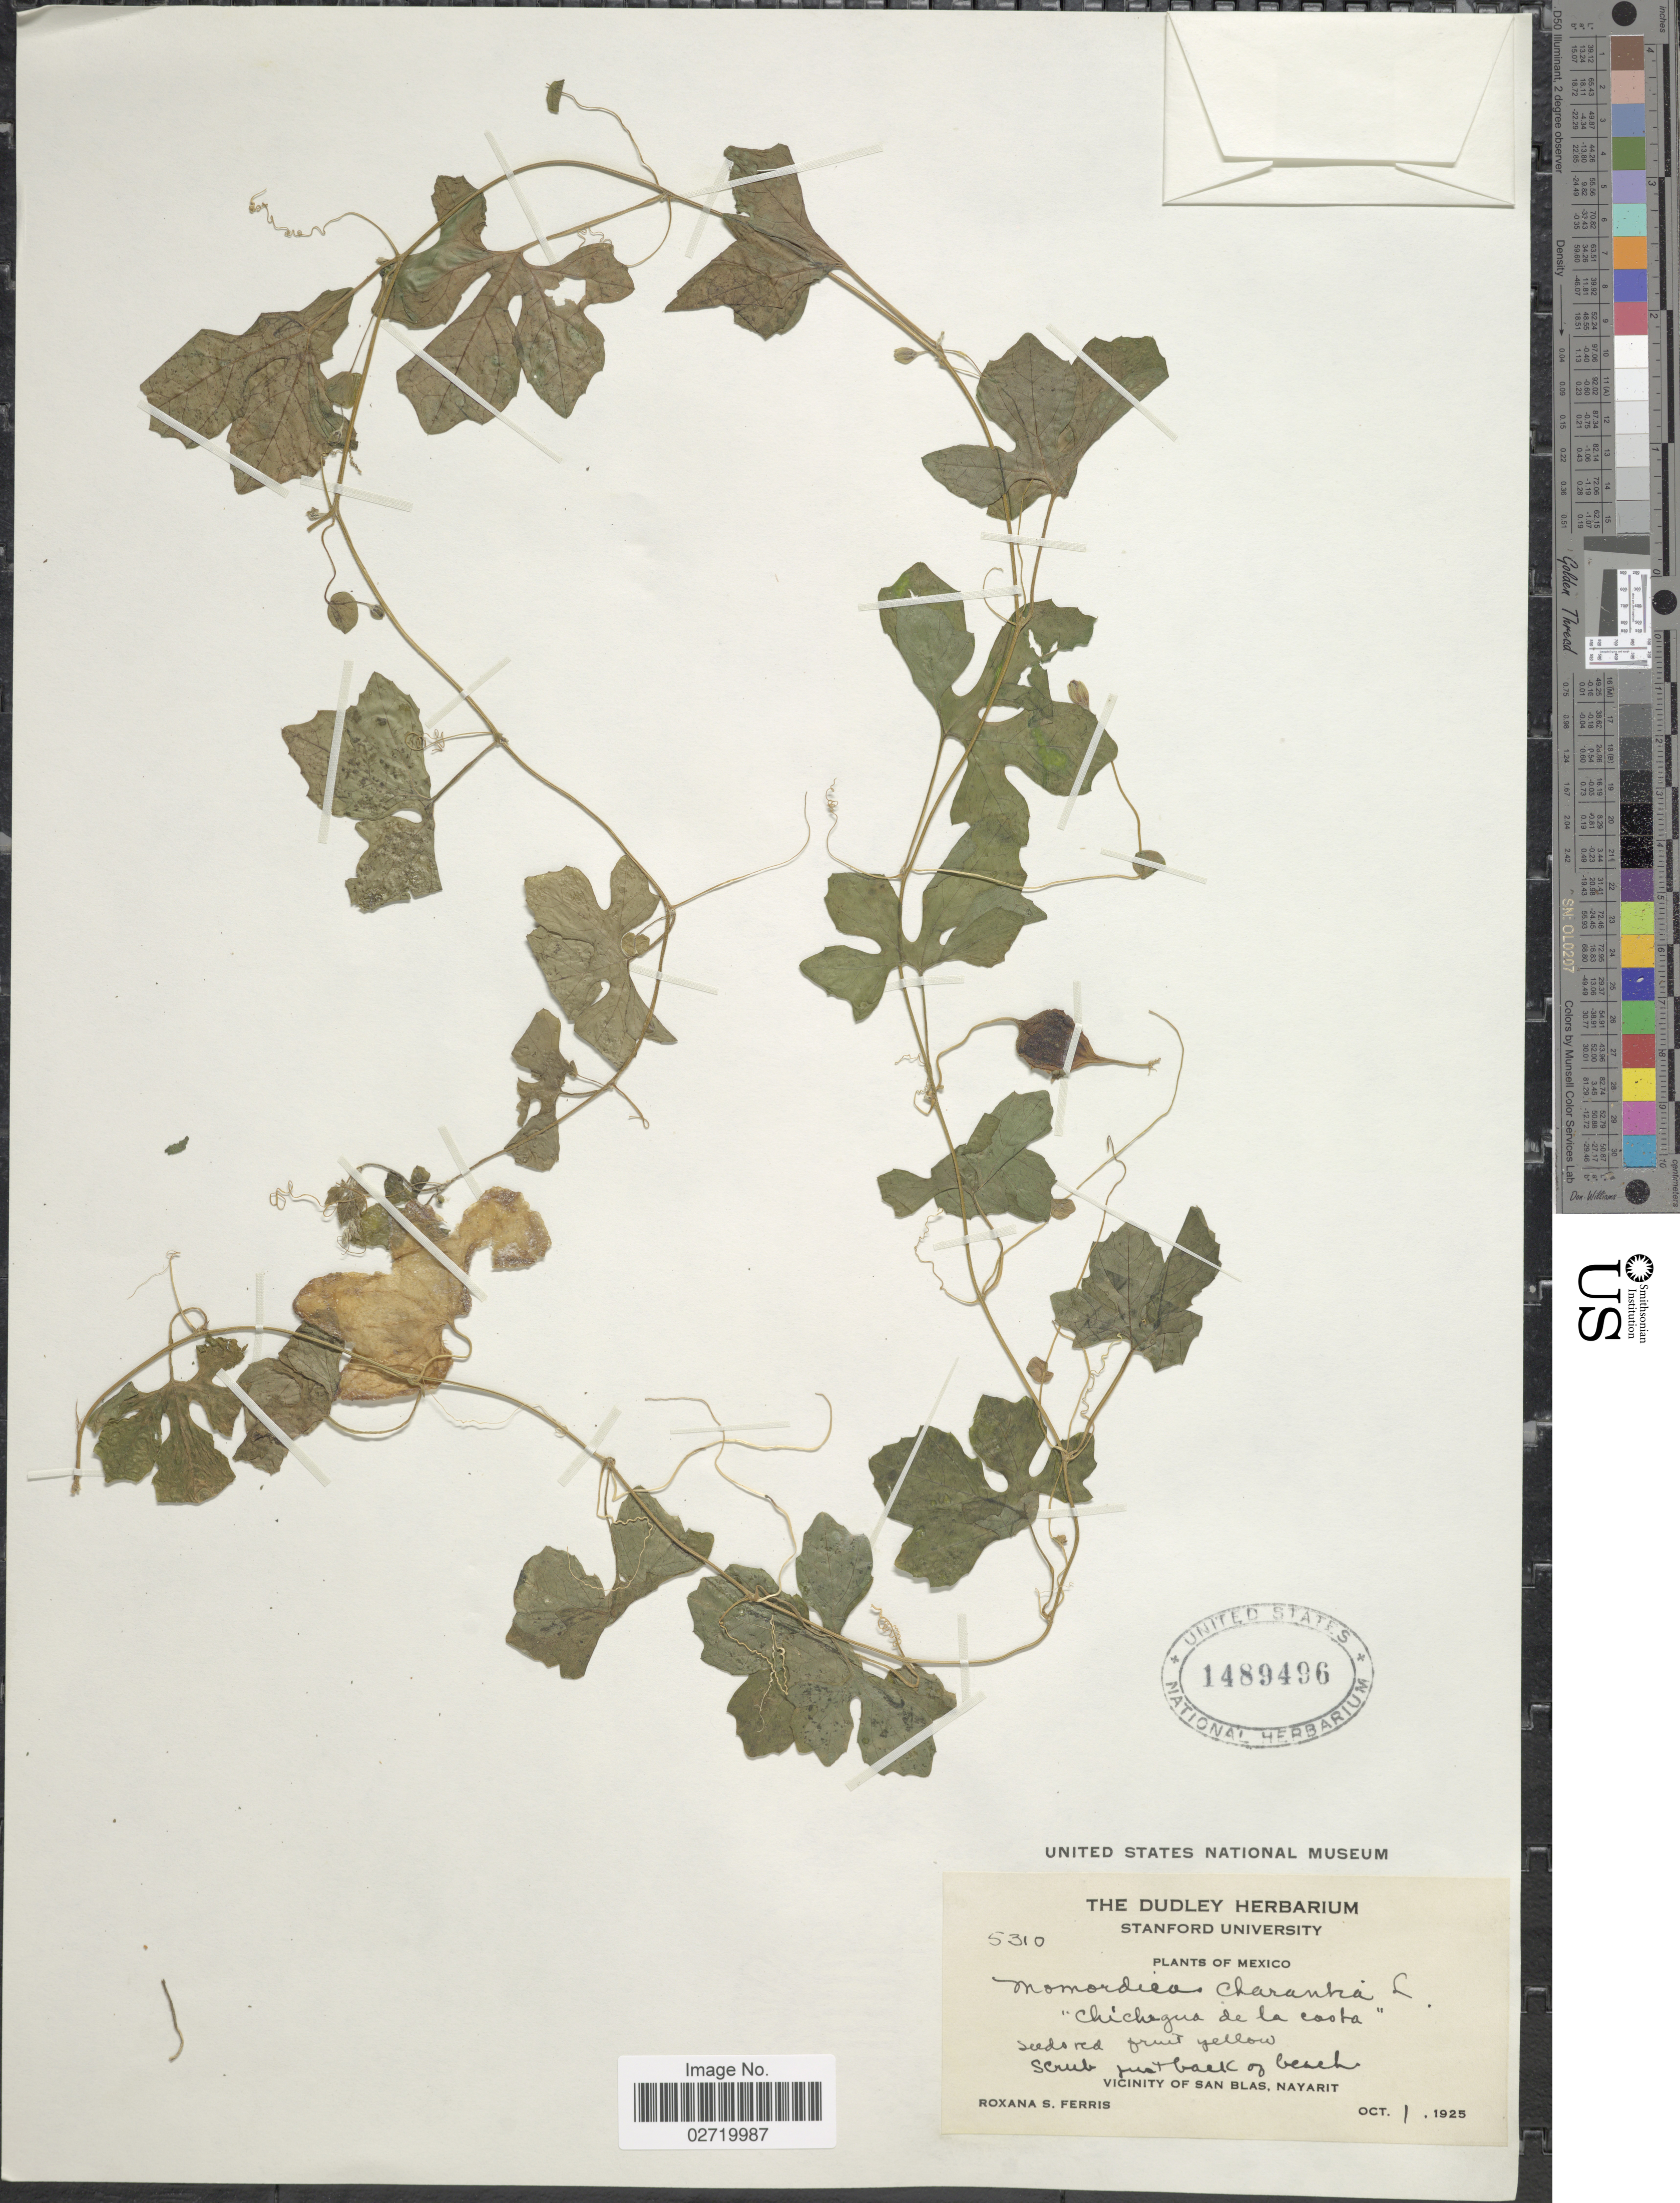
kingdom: Plantae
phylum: Tracheophyta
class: Magnoliopsida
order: Cucurbitales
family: Cucurbitaceae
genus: Momordica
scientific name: Momordica charantia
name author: L.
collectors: R. S. Ferris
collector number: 5310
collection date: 1925-10-01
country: Mexico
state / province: Nayarit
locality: Just back of beach. Vicinity of San Blas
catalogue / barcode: US 1589496